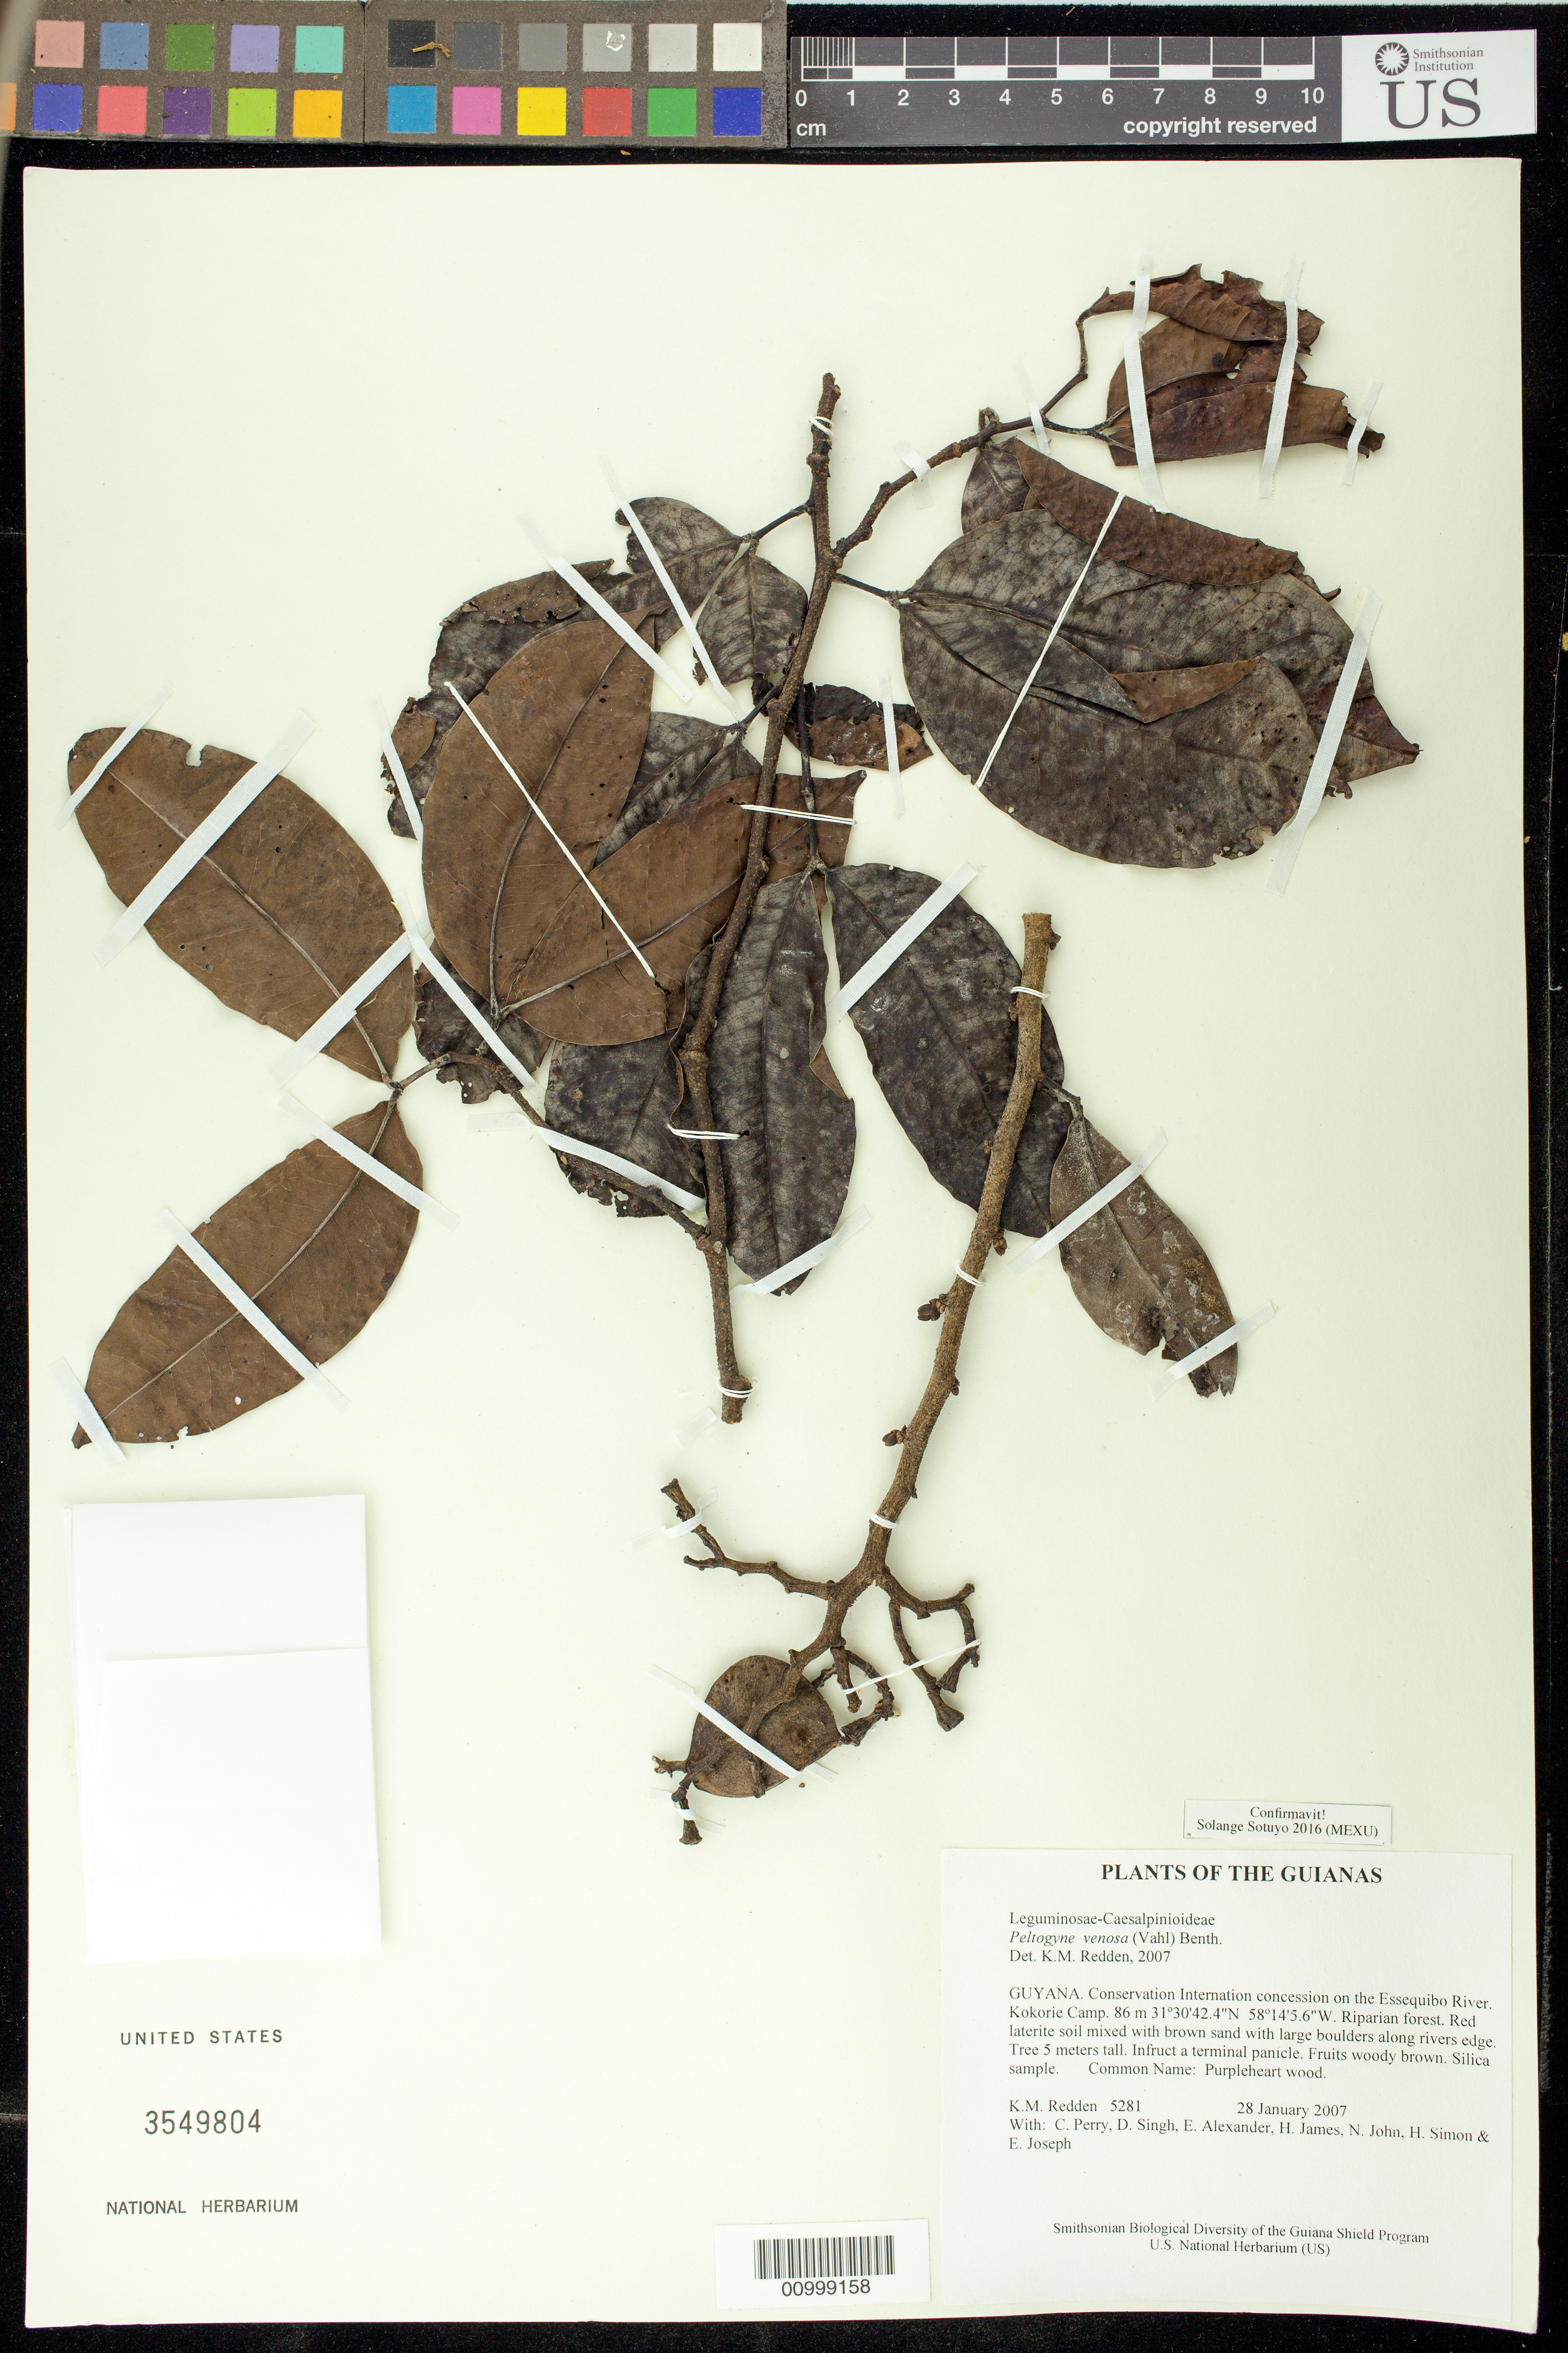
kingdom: Plantae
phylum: Tracheophyta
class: Magnoliopsida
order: Fabales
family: Fabaceae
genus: Peltogyne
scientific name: Peltogyne venosa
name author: (Vahl) Benth.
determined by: Sotuyo, Solange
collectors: K. M. Redden, C. Perry, D. Singh, E. Alexander, H. James, N. John, H. Simon & E. Joseph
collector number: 5281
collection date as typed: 28 January 2007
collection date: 2007-01-28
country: Guyana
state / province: U. Takutu-U. Essequibo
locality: Conservation International concession on the Essequibo River. Kokorie Camp.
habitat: Riparian forest. Red laterite soil mixed with brown sand with large boulders along rivers edge.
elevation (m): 86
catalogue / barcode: US 3549804